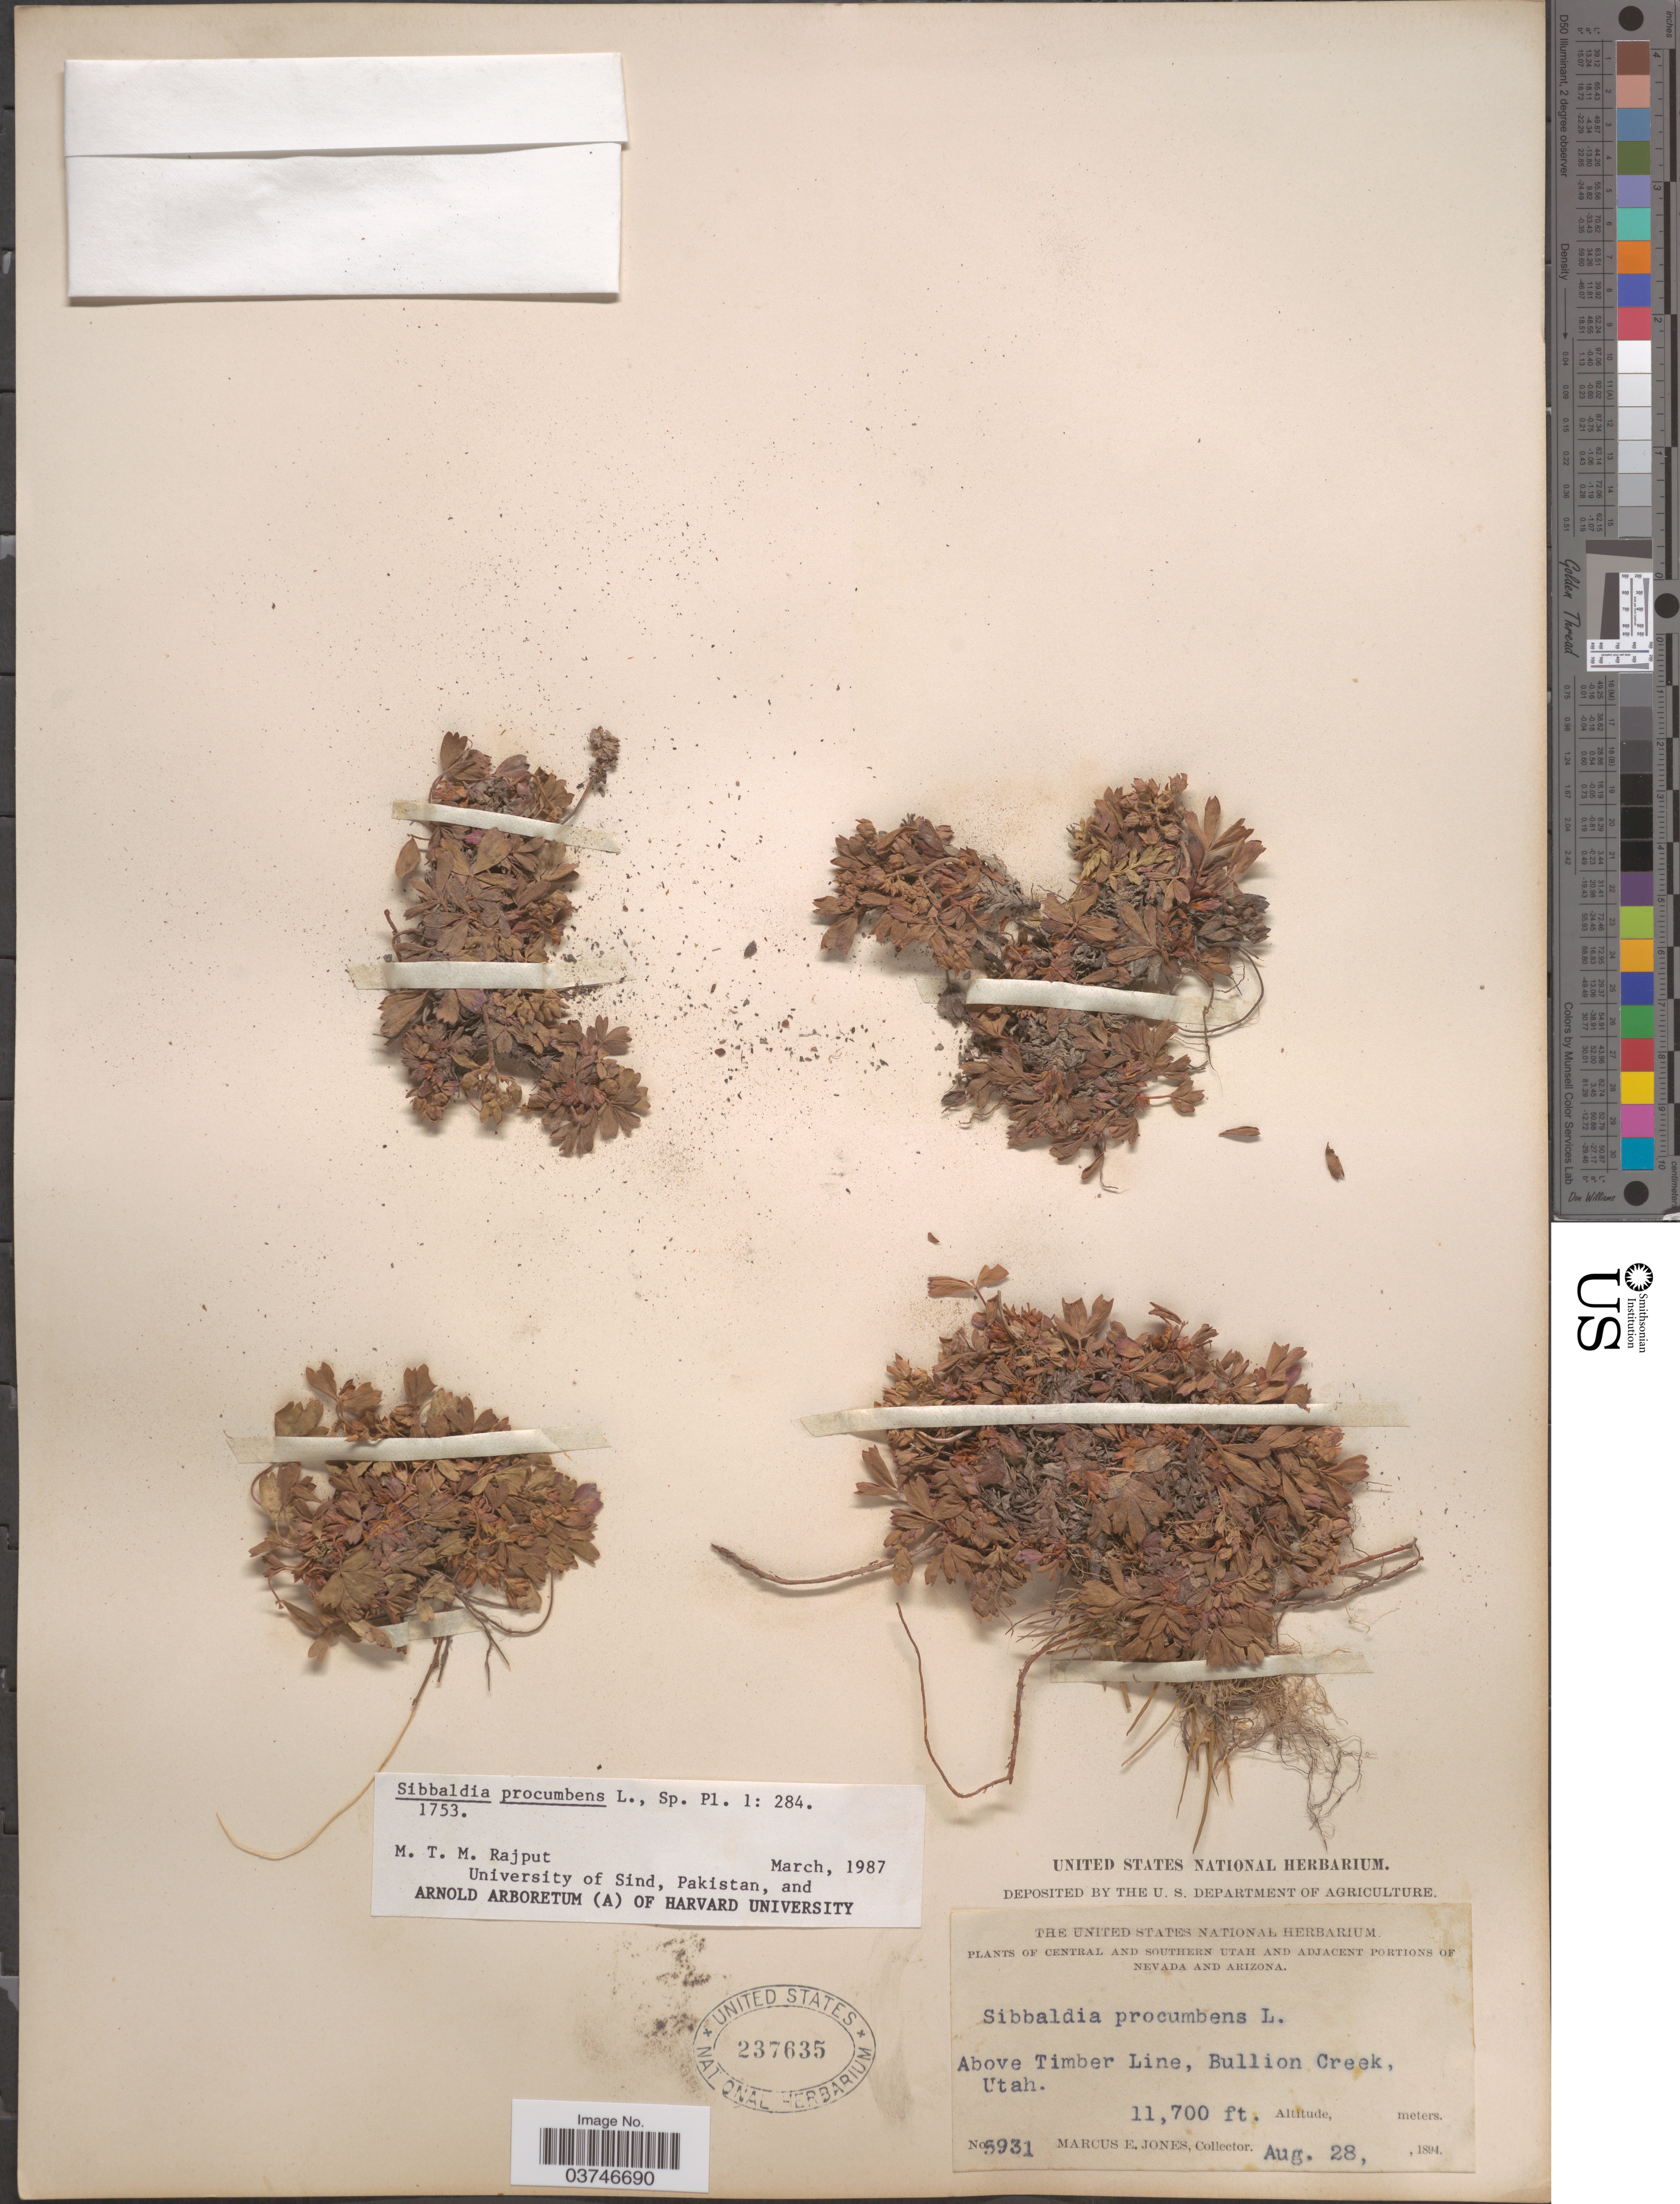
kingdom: Plantae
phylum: Tracheophyta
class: Magnoliopsida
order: Rosales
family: Rosaceae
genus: Sibbaldia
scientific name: Sibbaldia procumbens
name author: L.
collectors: M. E. Jones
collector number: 5931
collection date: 1894-08-28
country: United States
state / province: Utah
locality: Central and Southern Utah. Above Timber Line, Bullion Creek.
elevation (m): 3566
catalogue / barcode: US 237635